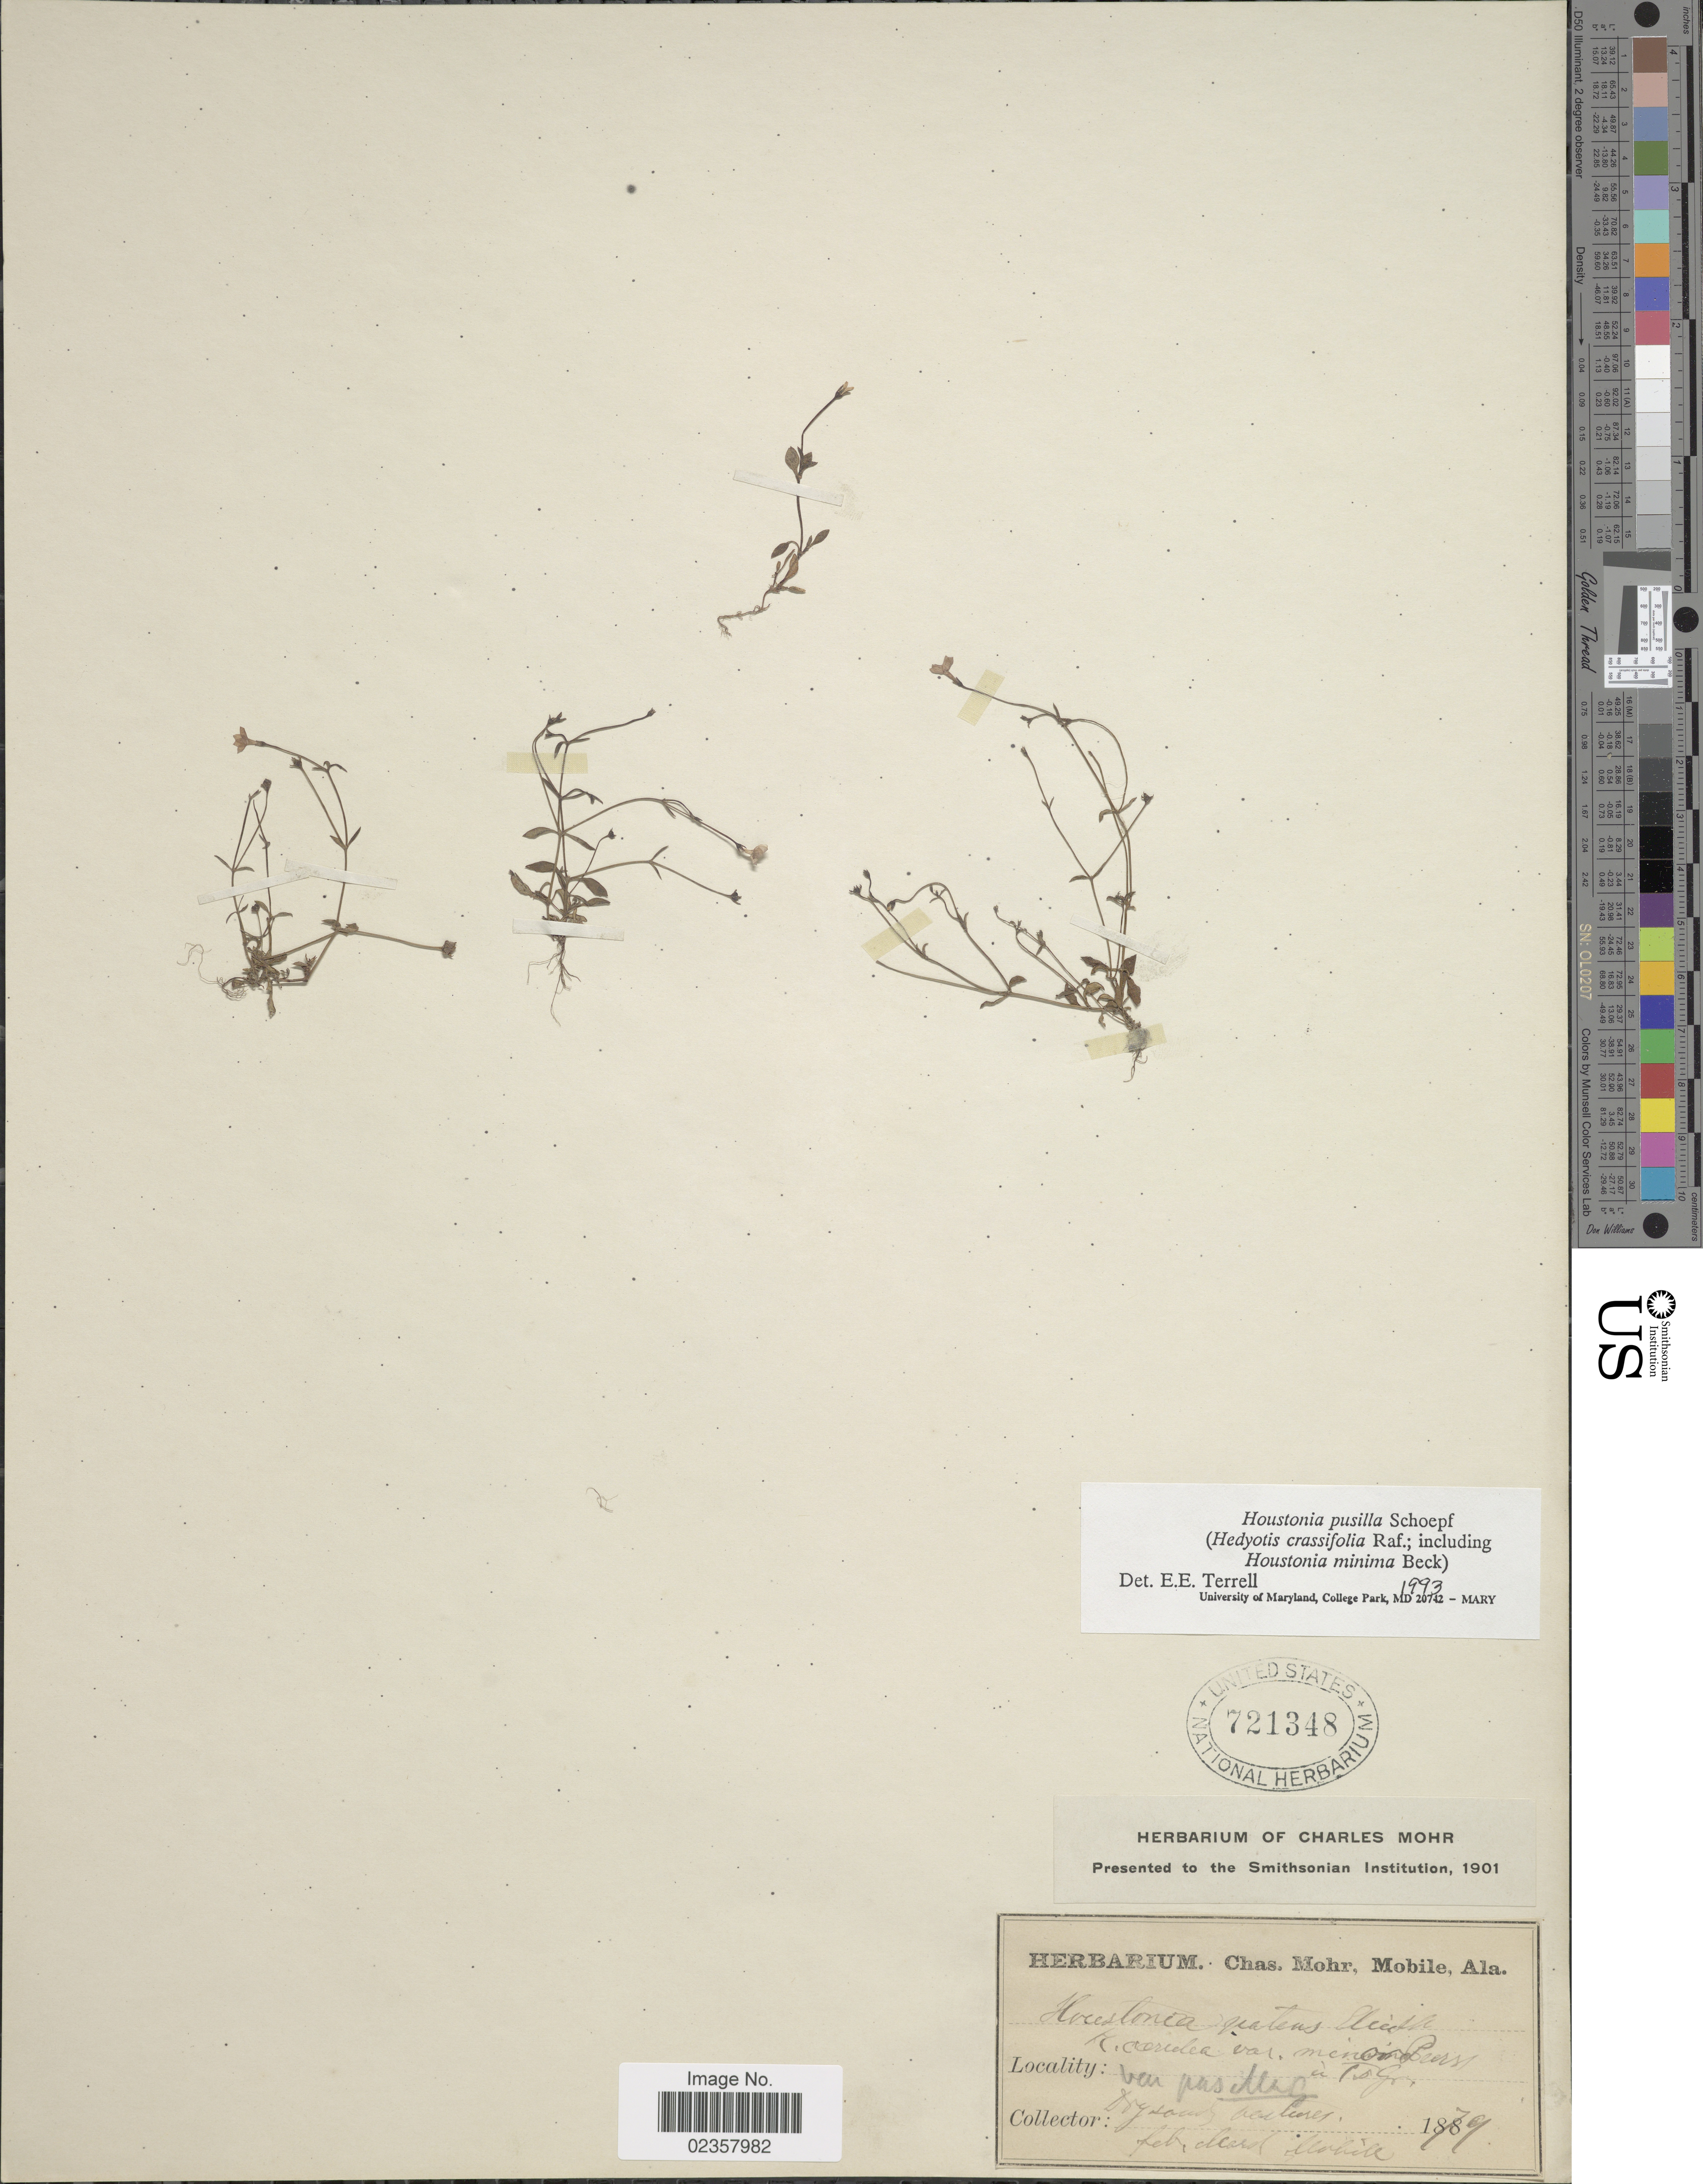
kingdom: Plantae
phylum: Tracheophyta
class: Magnoliopsida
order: Gentianales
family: Rubiaceae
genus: Houstonia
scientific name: Houstonia pusilla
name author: Schoepf.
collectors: ex herb. C. Mohr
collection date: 1879-02/1879-03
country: United States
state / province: Alabama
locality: Mobile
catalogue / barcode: US 721348